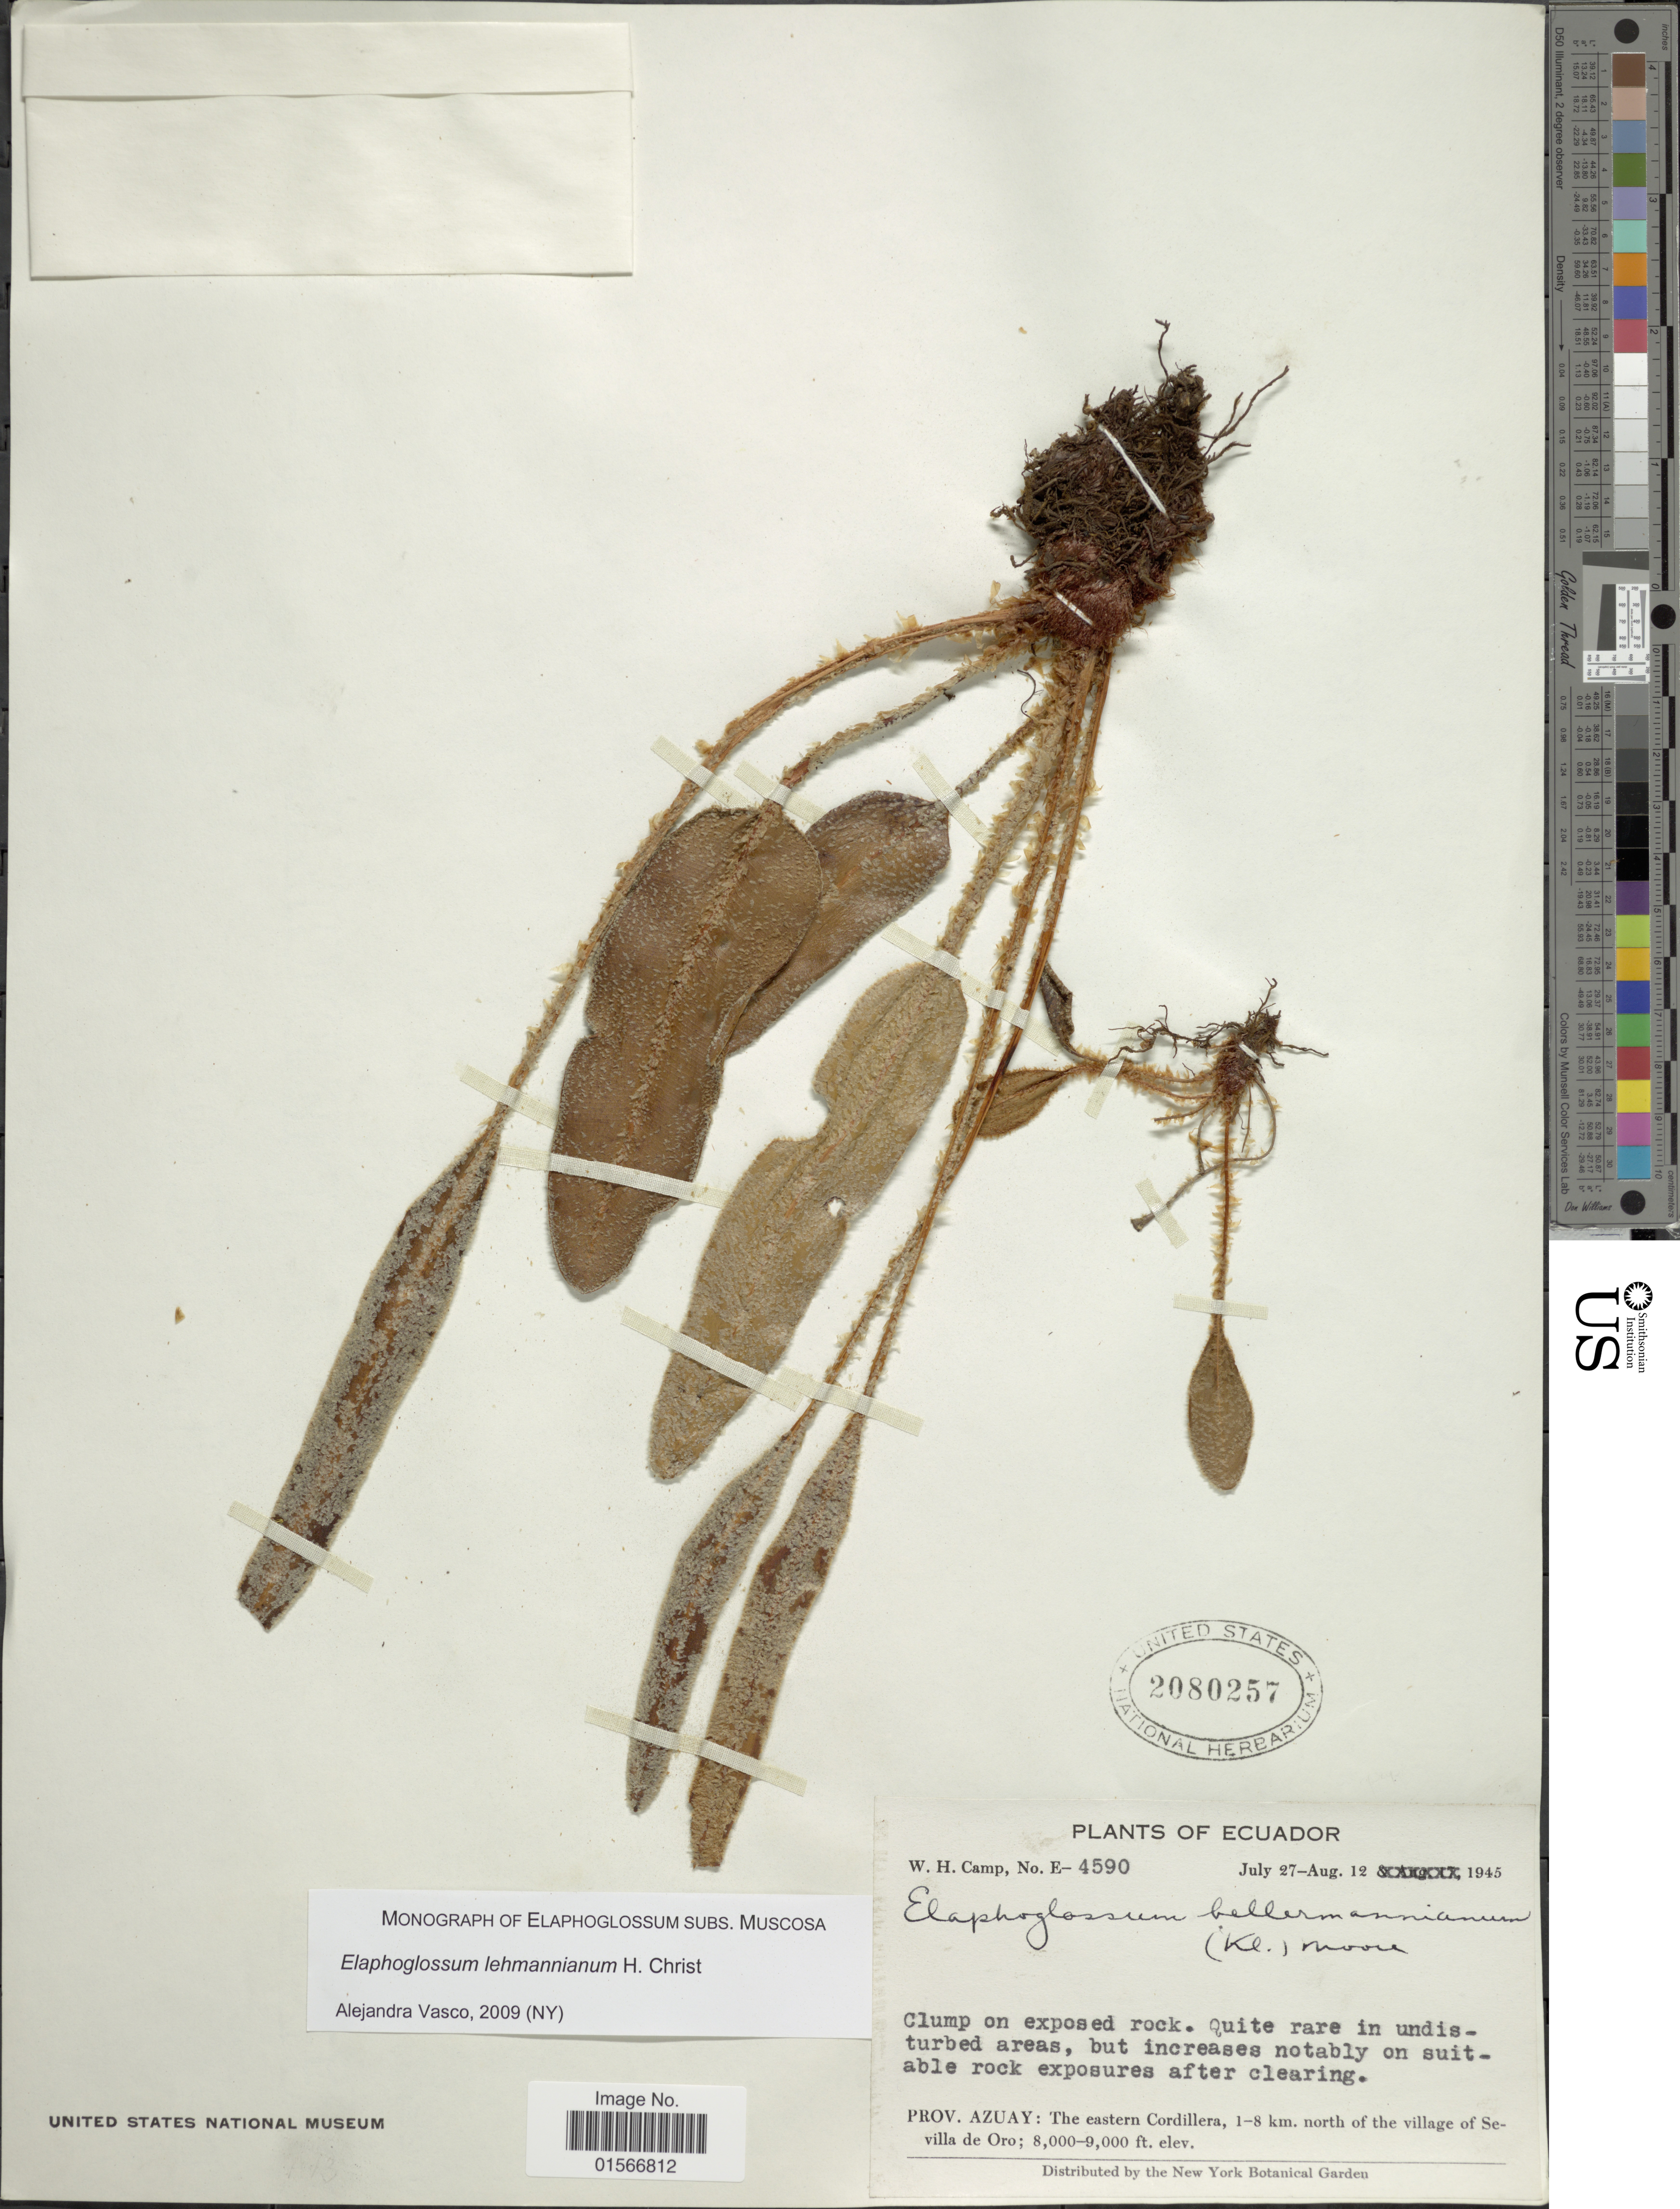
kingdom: Plantae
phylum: Tracheophyta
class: Polypodiopsida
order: Polypodiales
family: Dryopteridaceae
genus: Elaphoglossum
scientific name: Elaphoglossum lehmannianum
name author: Christ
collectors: W. H. Camp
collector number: E-4590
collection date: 1945-07-27/1945-08-12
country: Ecuador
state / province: Azuay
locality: The eastern Cordillera, 1-8 km. north of the village of Sevila de Oro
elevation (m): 2438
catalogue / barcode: US 2080257